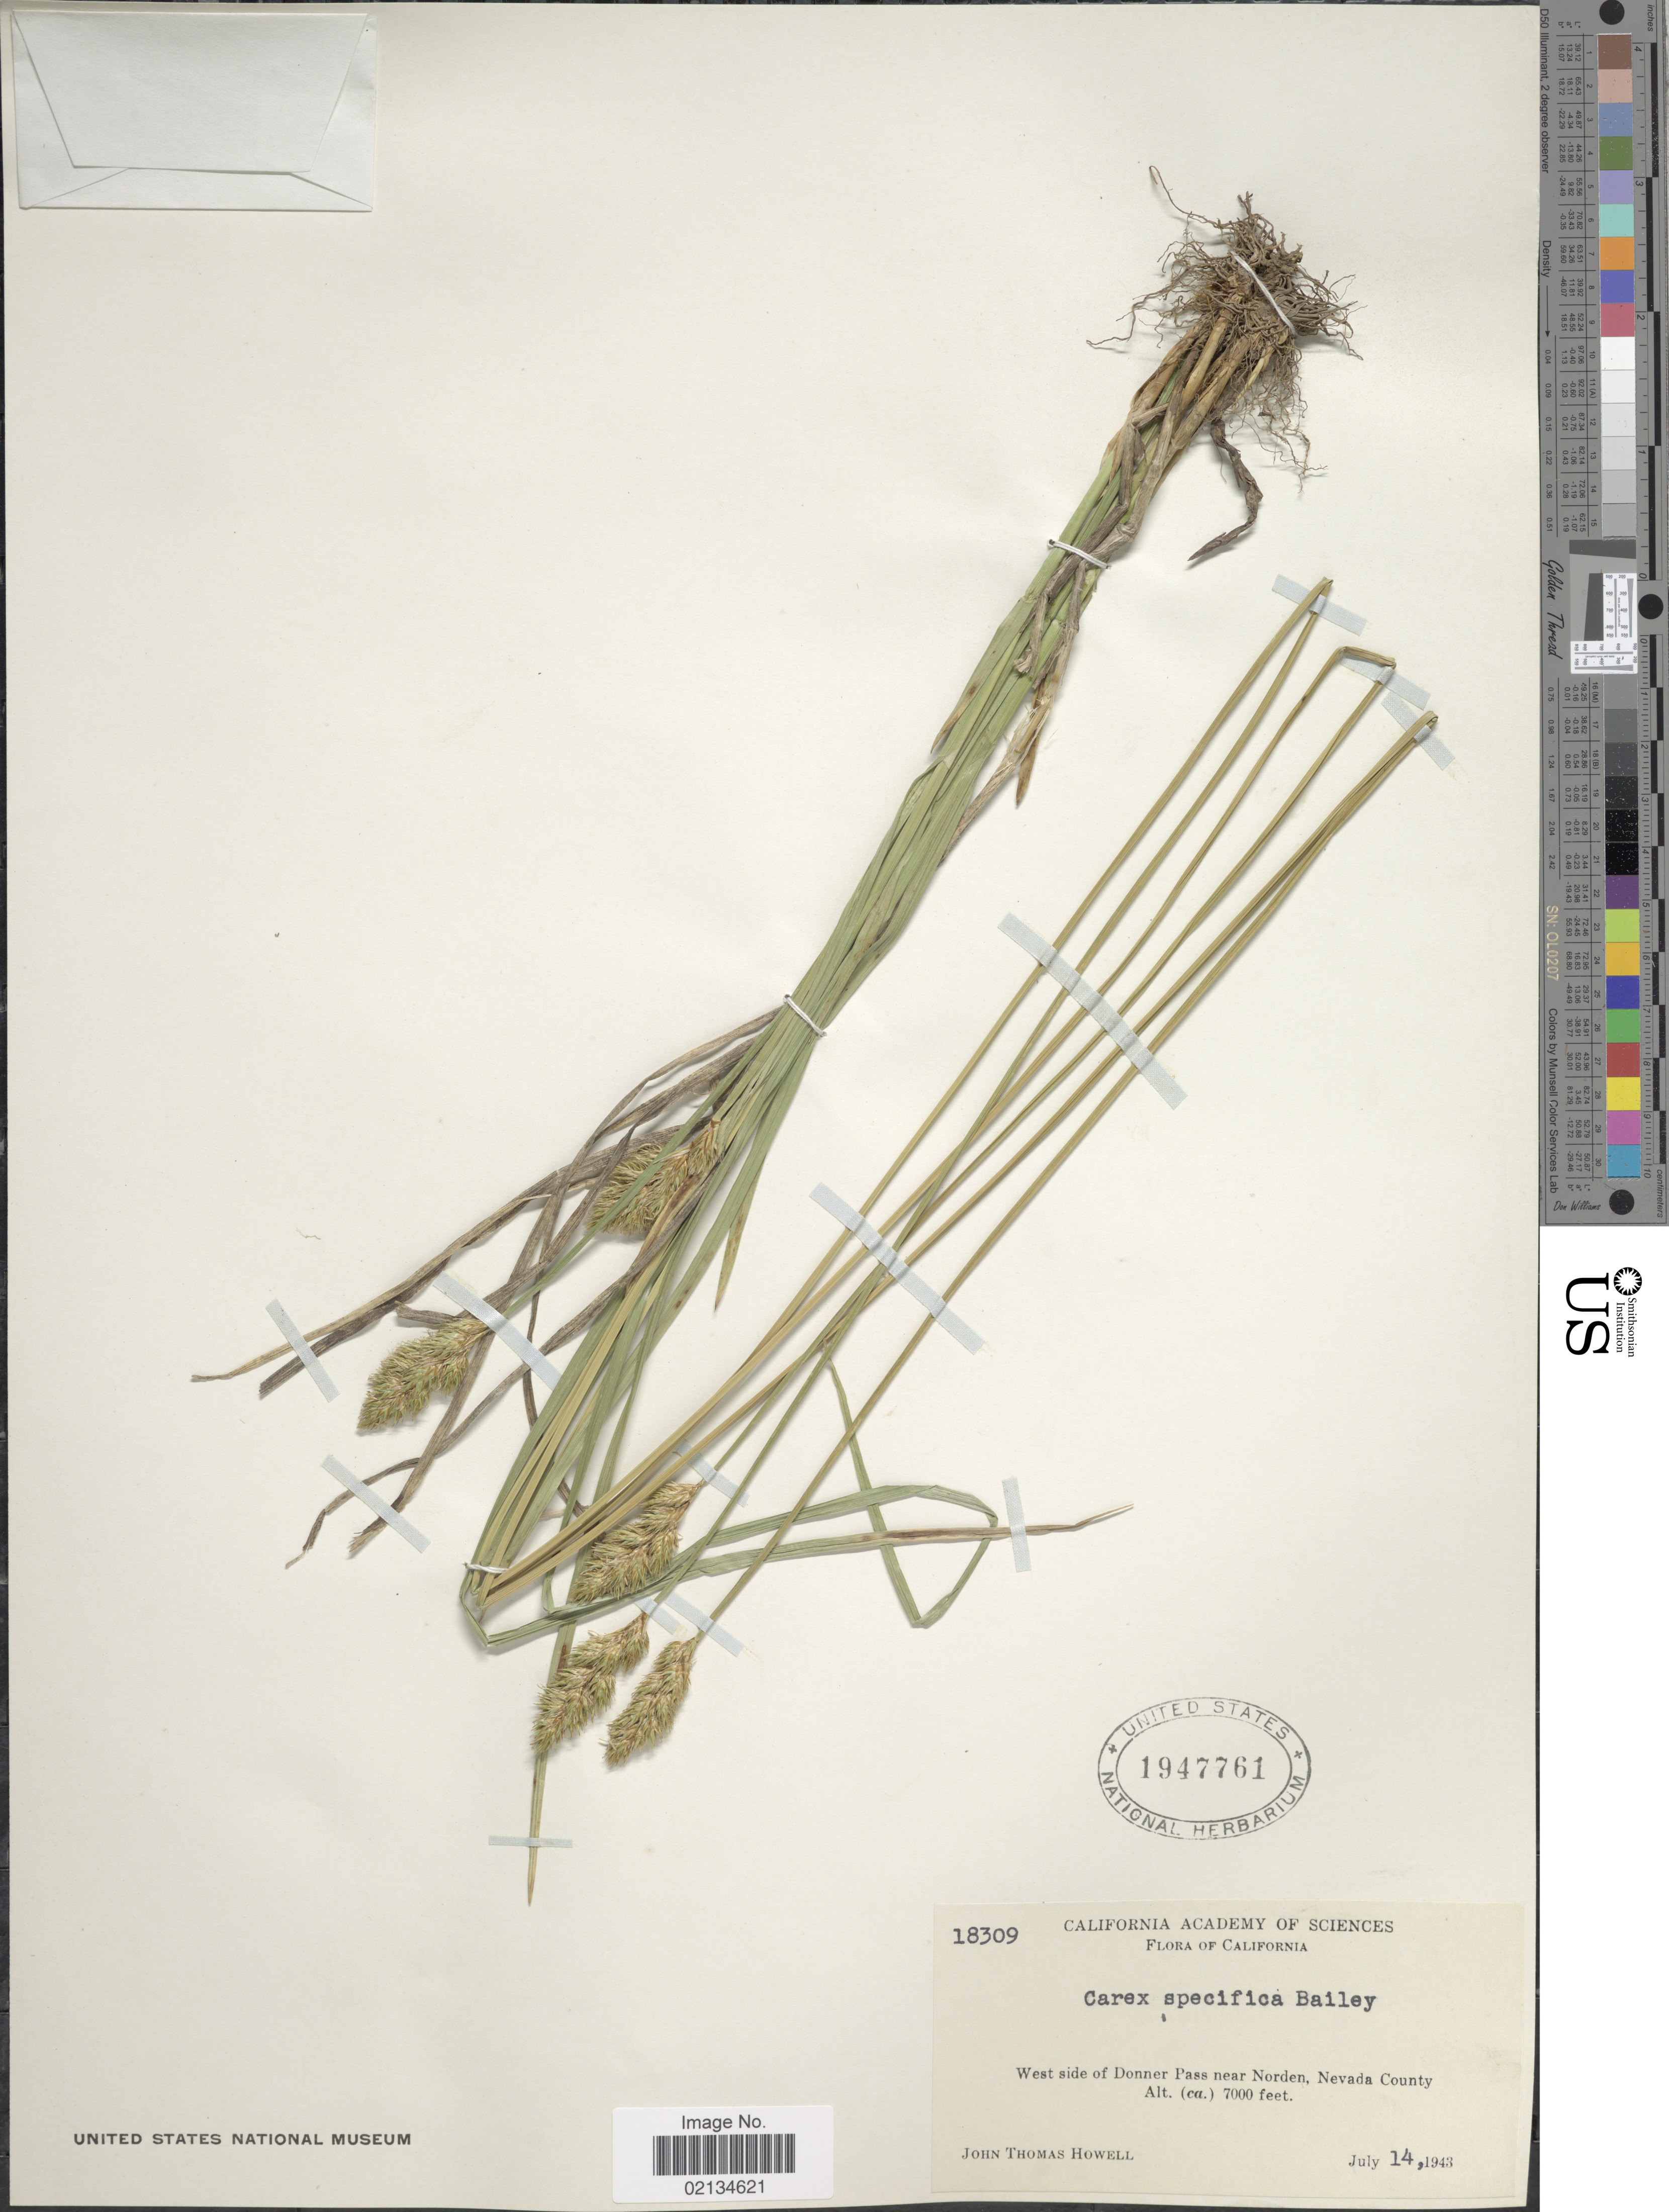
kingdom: Plantae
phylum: Tracheophyta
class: Liliopsida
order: Poales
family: Cyperaceae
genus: Carex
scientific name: Carex specifica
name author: L.H. Bailey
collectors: J. T. Howell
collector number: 18309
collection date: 1943-07-14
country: United States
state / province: California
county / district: Nevada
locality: West side of Donner Pass near Norden, Nevada County.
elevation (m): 2134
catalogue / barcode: US 1947761